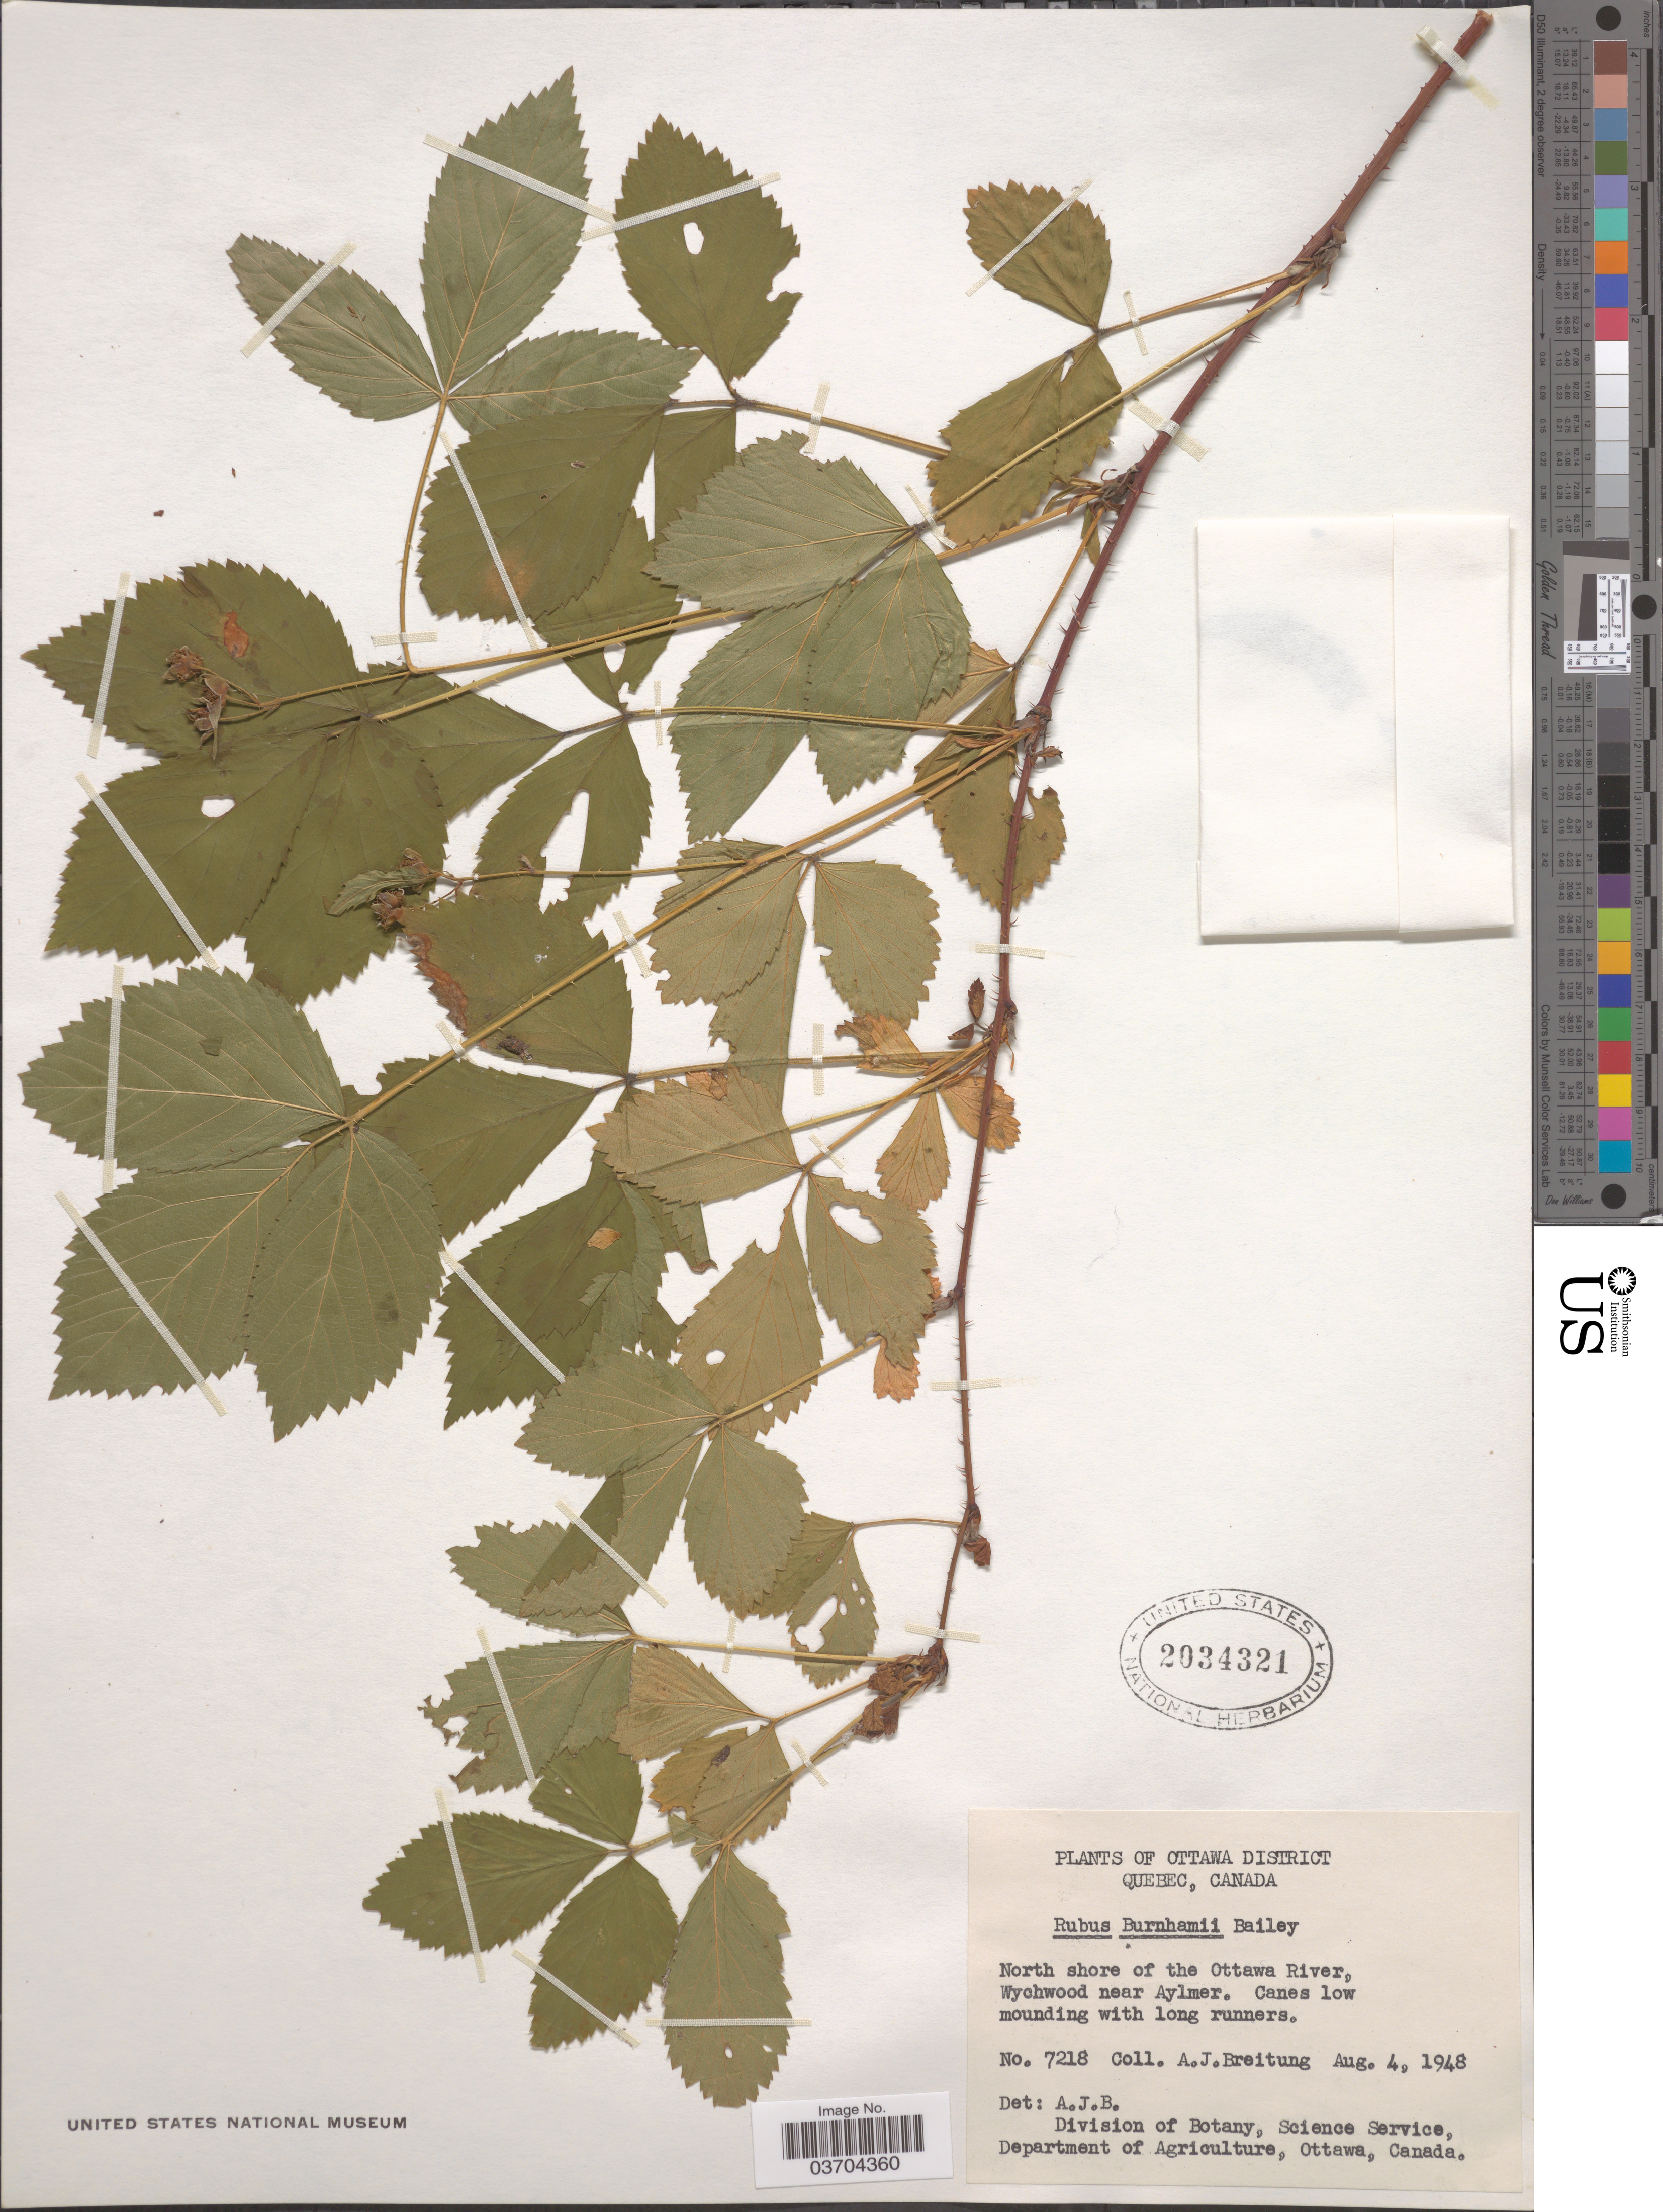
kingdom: Plantae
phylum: Tracheophyta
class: Magnoliopsida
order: Rosales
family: Rosaceae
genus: Rubus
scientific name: Rubus burnhamii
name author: L.H. Bailey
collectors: A. Breitung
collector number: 7218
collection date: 1948-08-04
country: Canada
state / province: Quebec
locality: Ottawa District. North shore of the Ottawa River, Wychwood near Aylmer.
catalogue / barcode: US 2034321